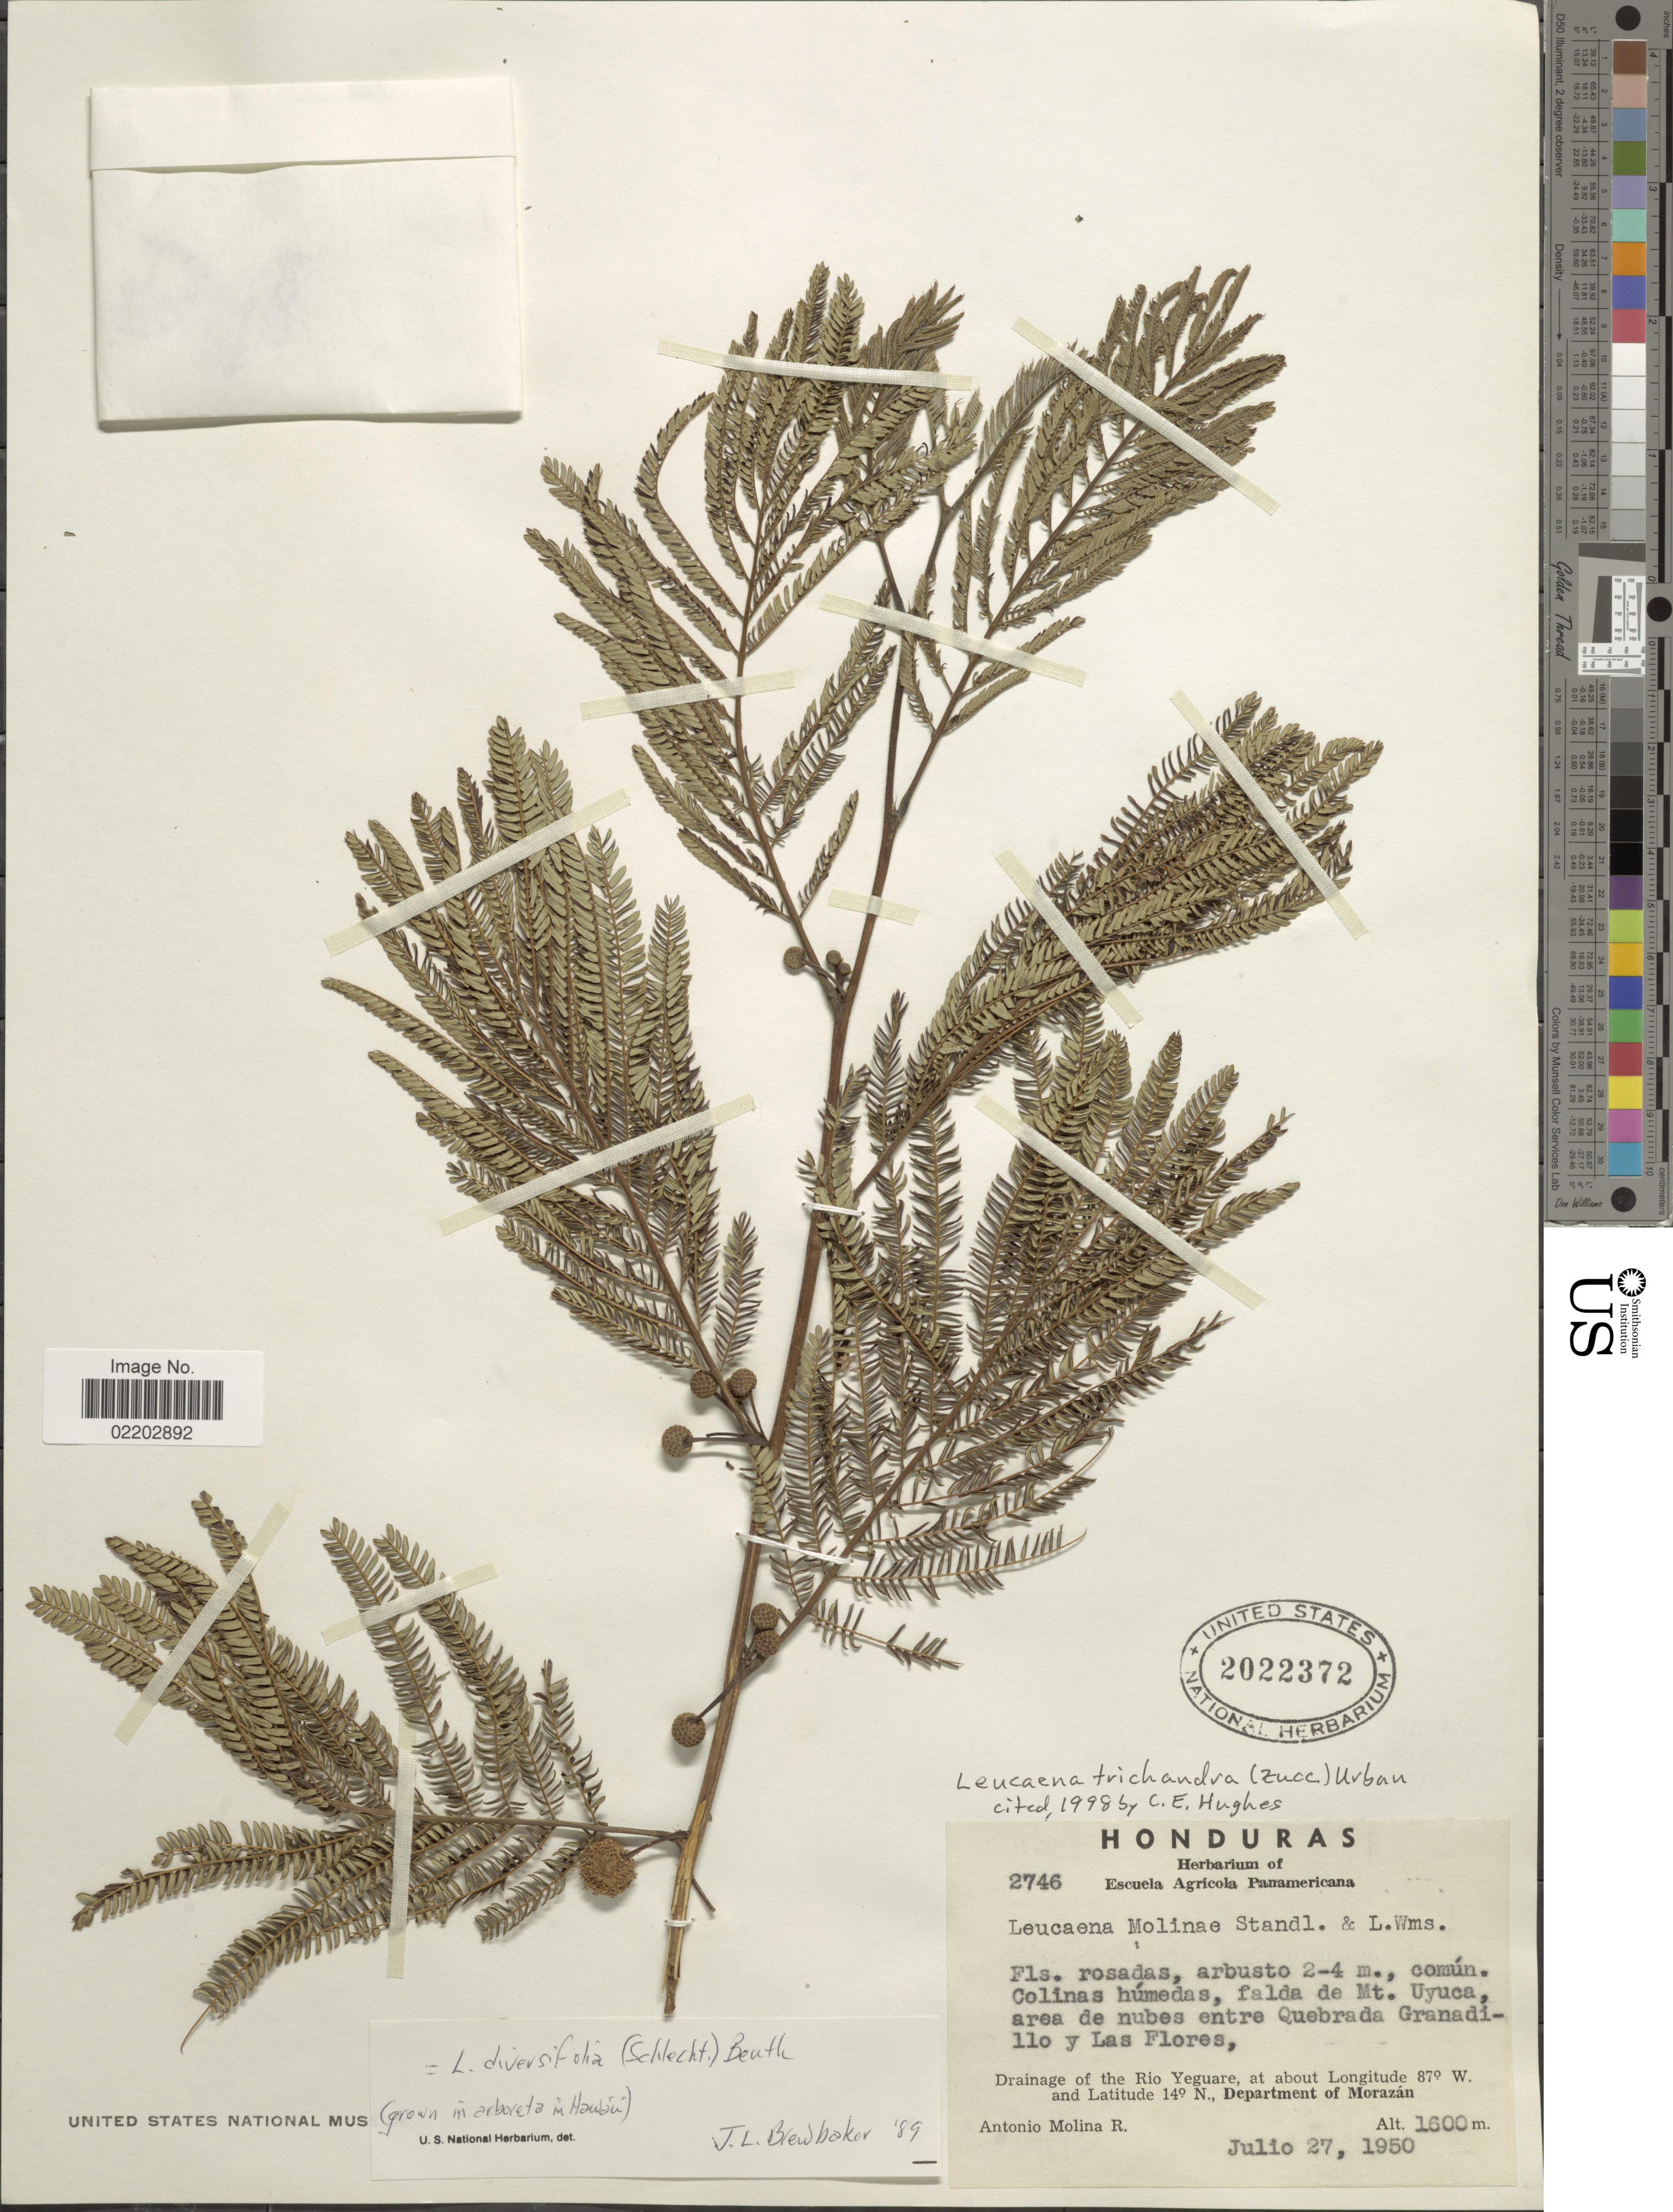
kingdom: Plantae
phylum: Tracheophyta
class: Magnoliopsida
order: Fabales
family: Fabaceae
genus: Leucaena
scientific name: Leucaena trichandra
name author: (Zucc.) Urb.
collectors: A. Molina R.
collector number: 2746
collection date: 1950-07-27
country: Honduras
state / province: Fco. Morazán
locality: Colinas húmedas, falda de Mt. Uyuca, area de nubes entre Quebrada Granadillo y Las Flores, drainage of the Rio Yeguare, department of Morazán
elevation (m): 1600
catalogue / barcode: US 2022372